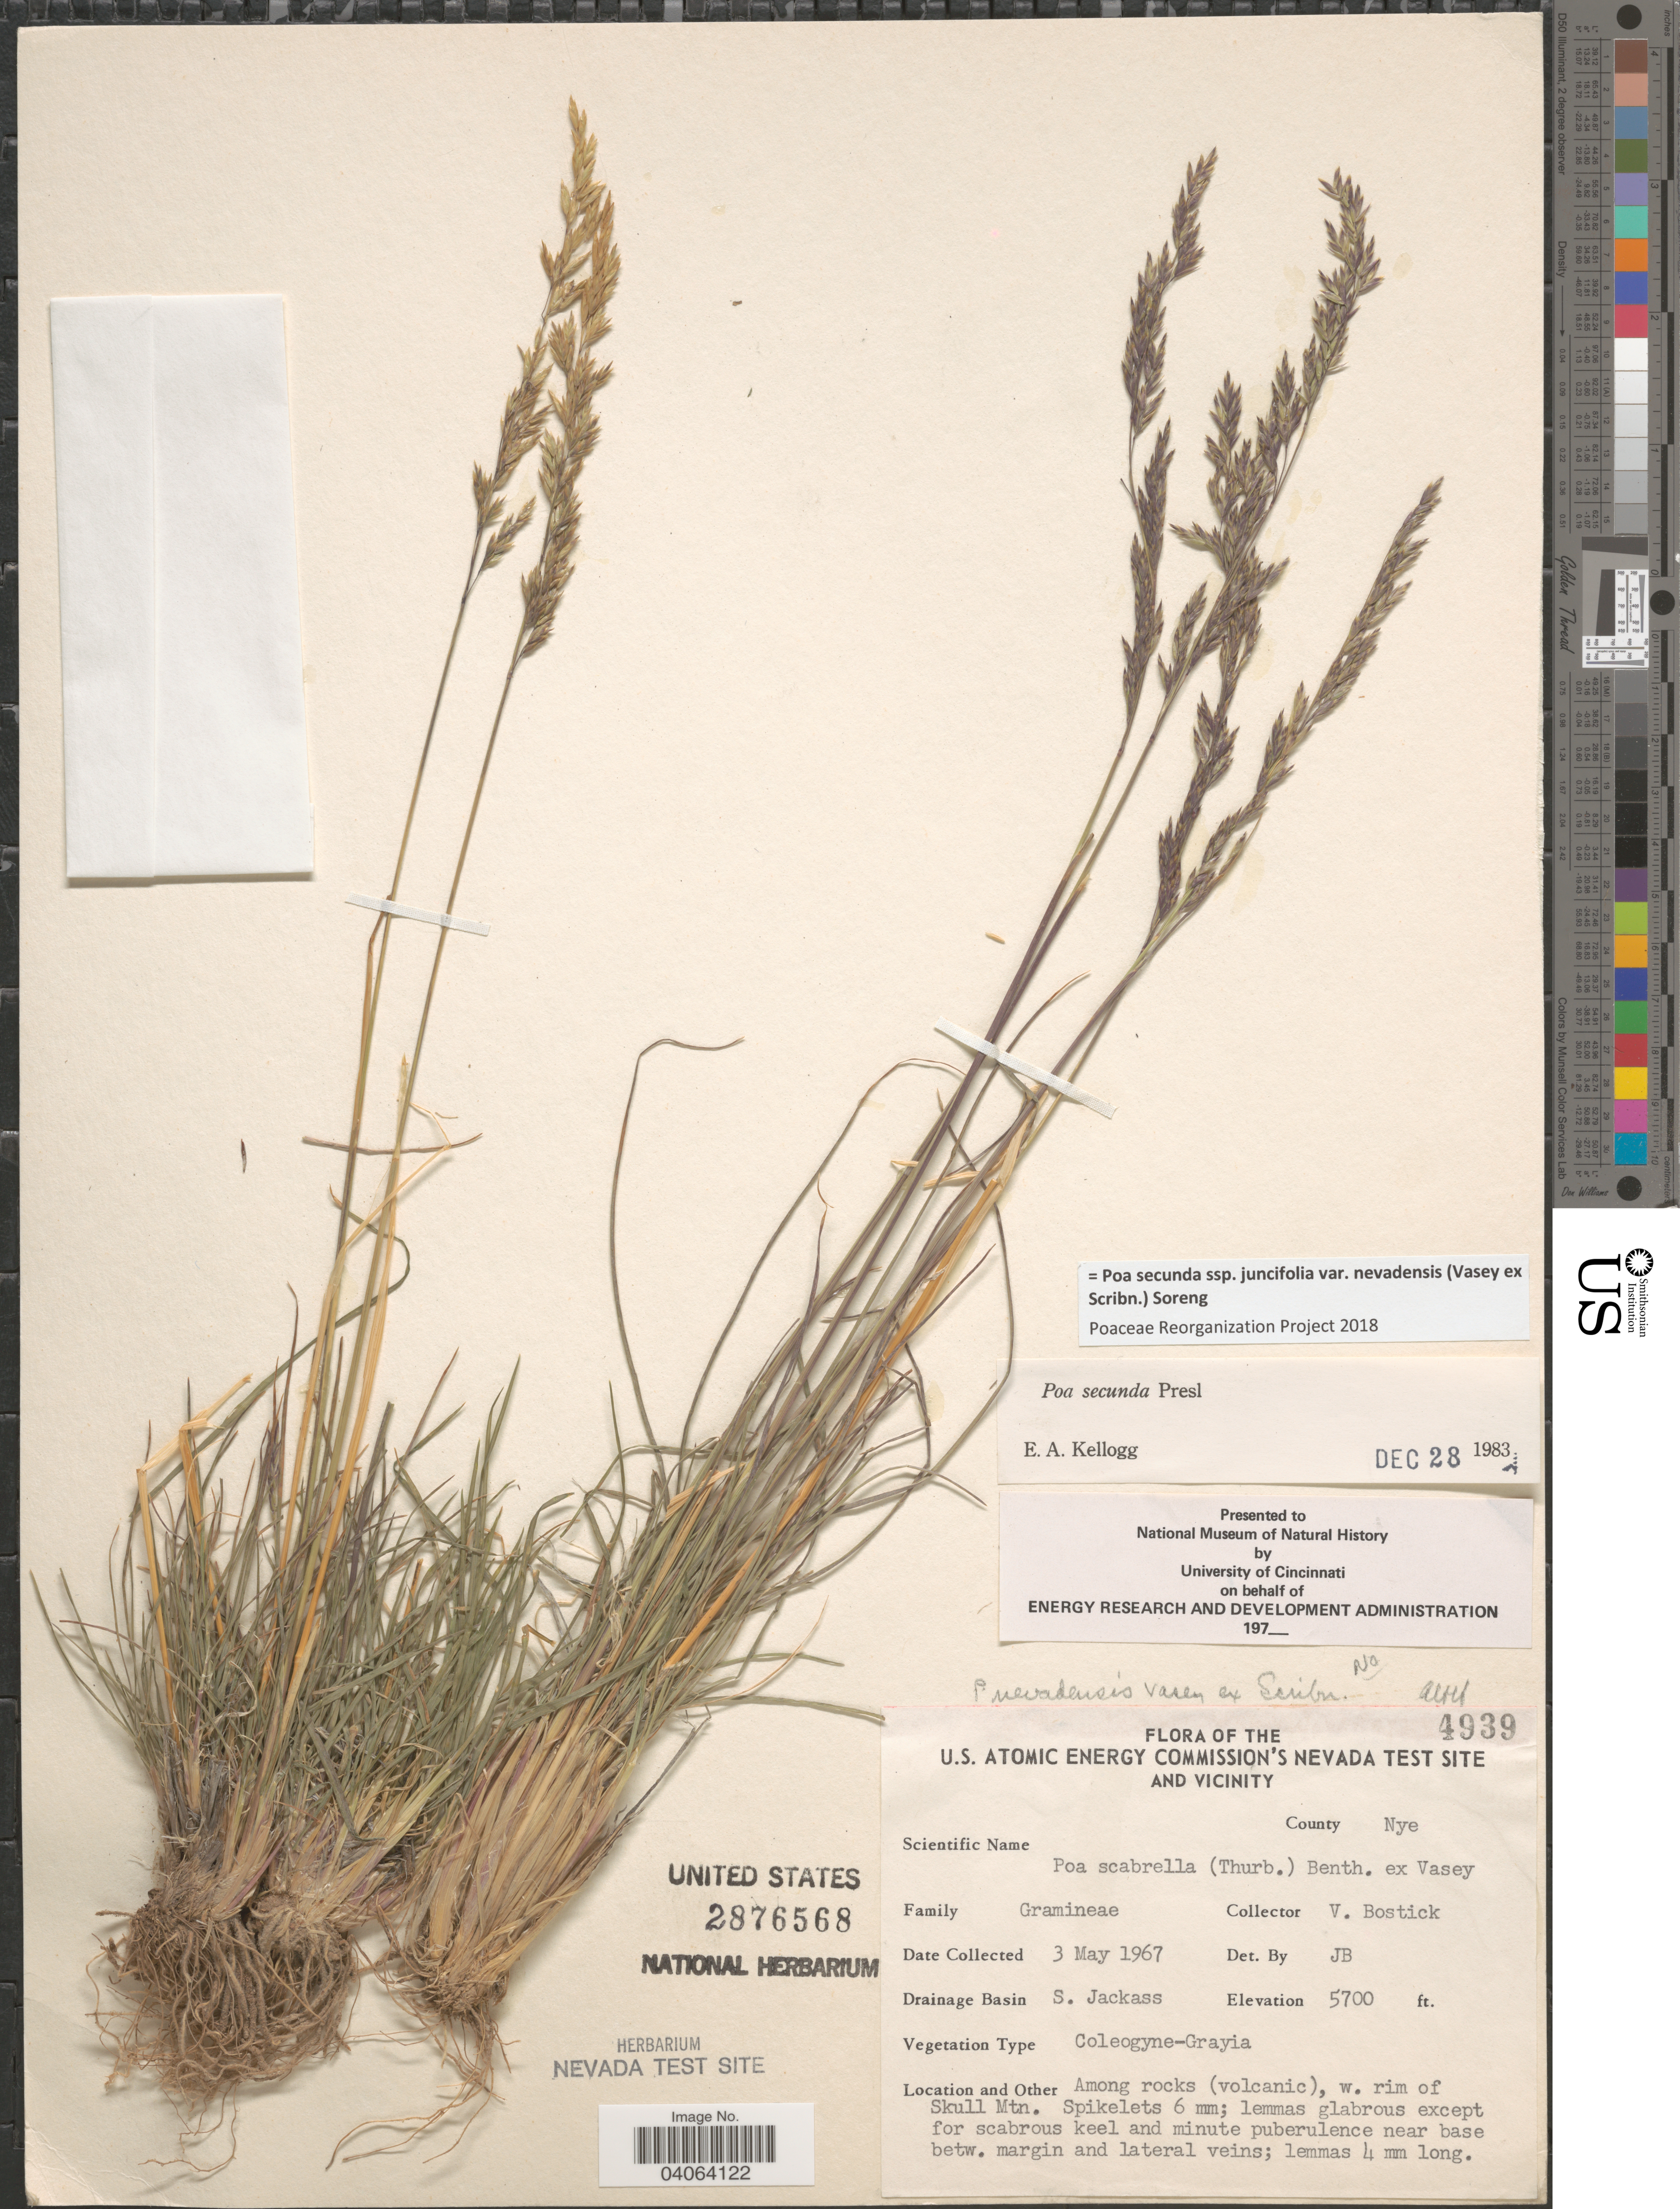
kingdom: Plantae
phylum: Tracheophyta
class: Liliopsida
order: Poales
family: Poaceae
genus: Poa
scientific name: Poa secunda subsp. juncifolia var. nevadensis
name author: (Vasey ex Scribn.) Soreng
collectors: V. Bostick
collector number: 4939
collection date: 1967-05-03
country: United States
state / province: Nevada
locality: The U.S. Atomic Energy Commission's Nevada Test Site and vicinity. County Nye. Drainage Basin S. Jackass. W. rim of Skull Mtn.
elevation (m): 1737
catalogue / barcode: US 2876568